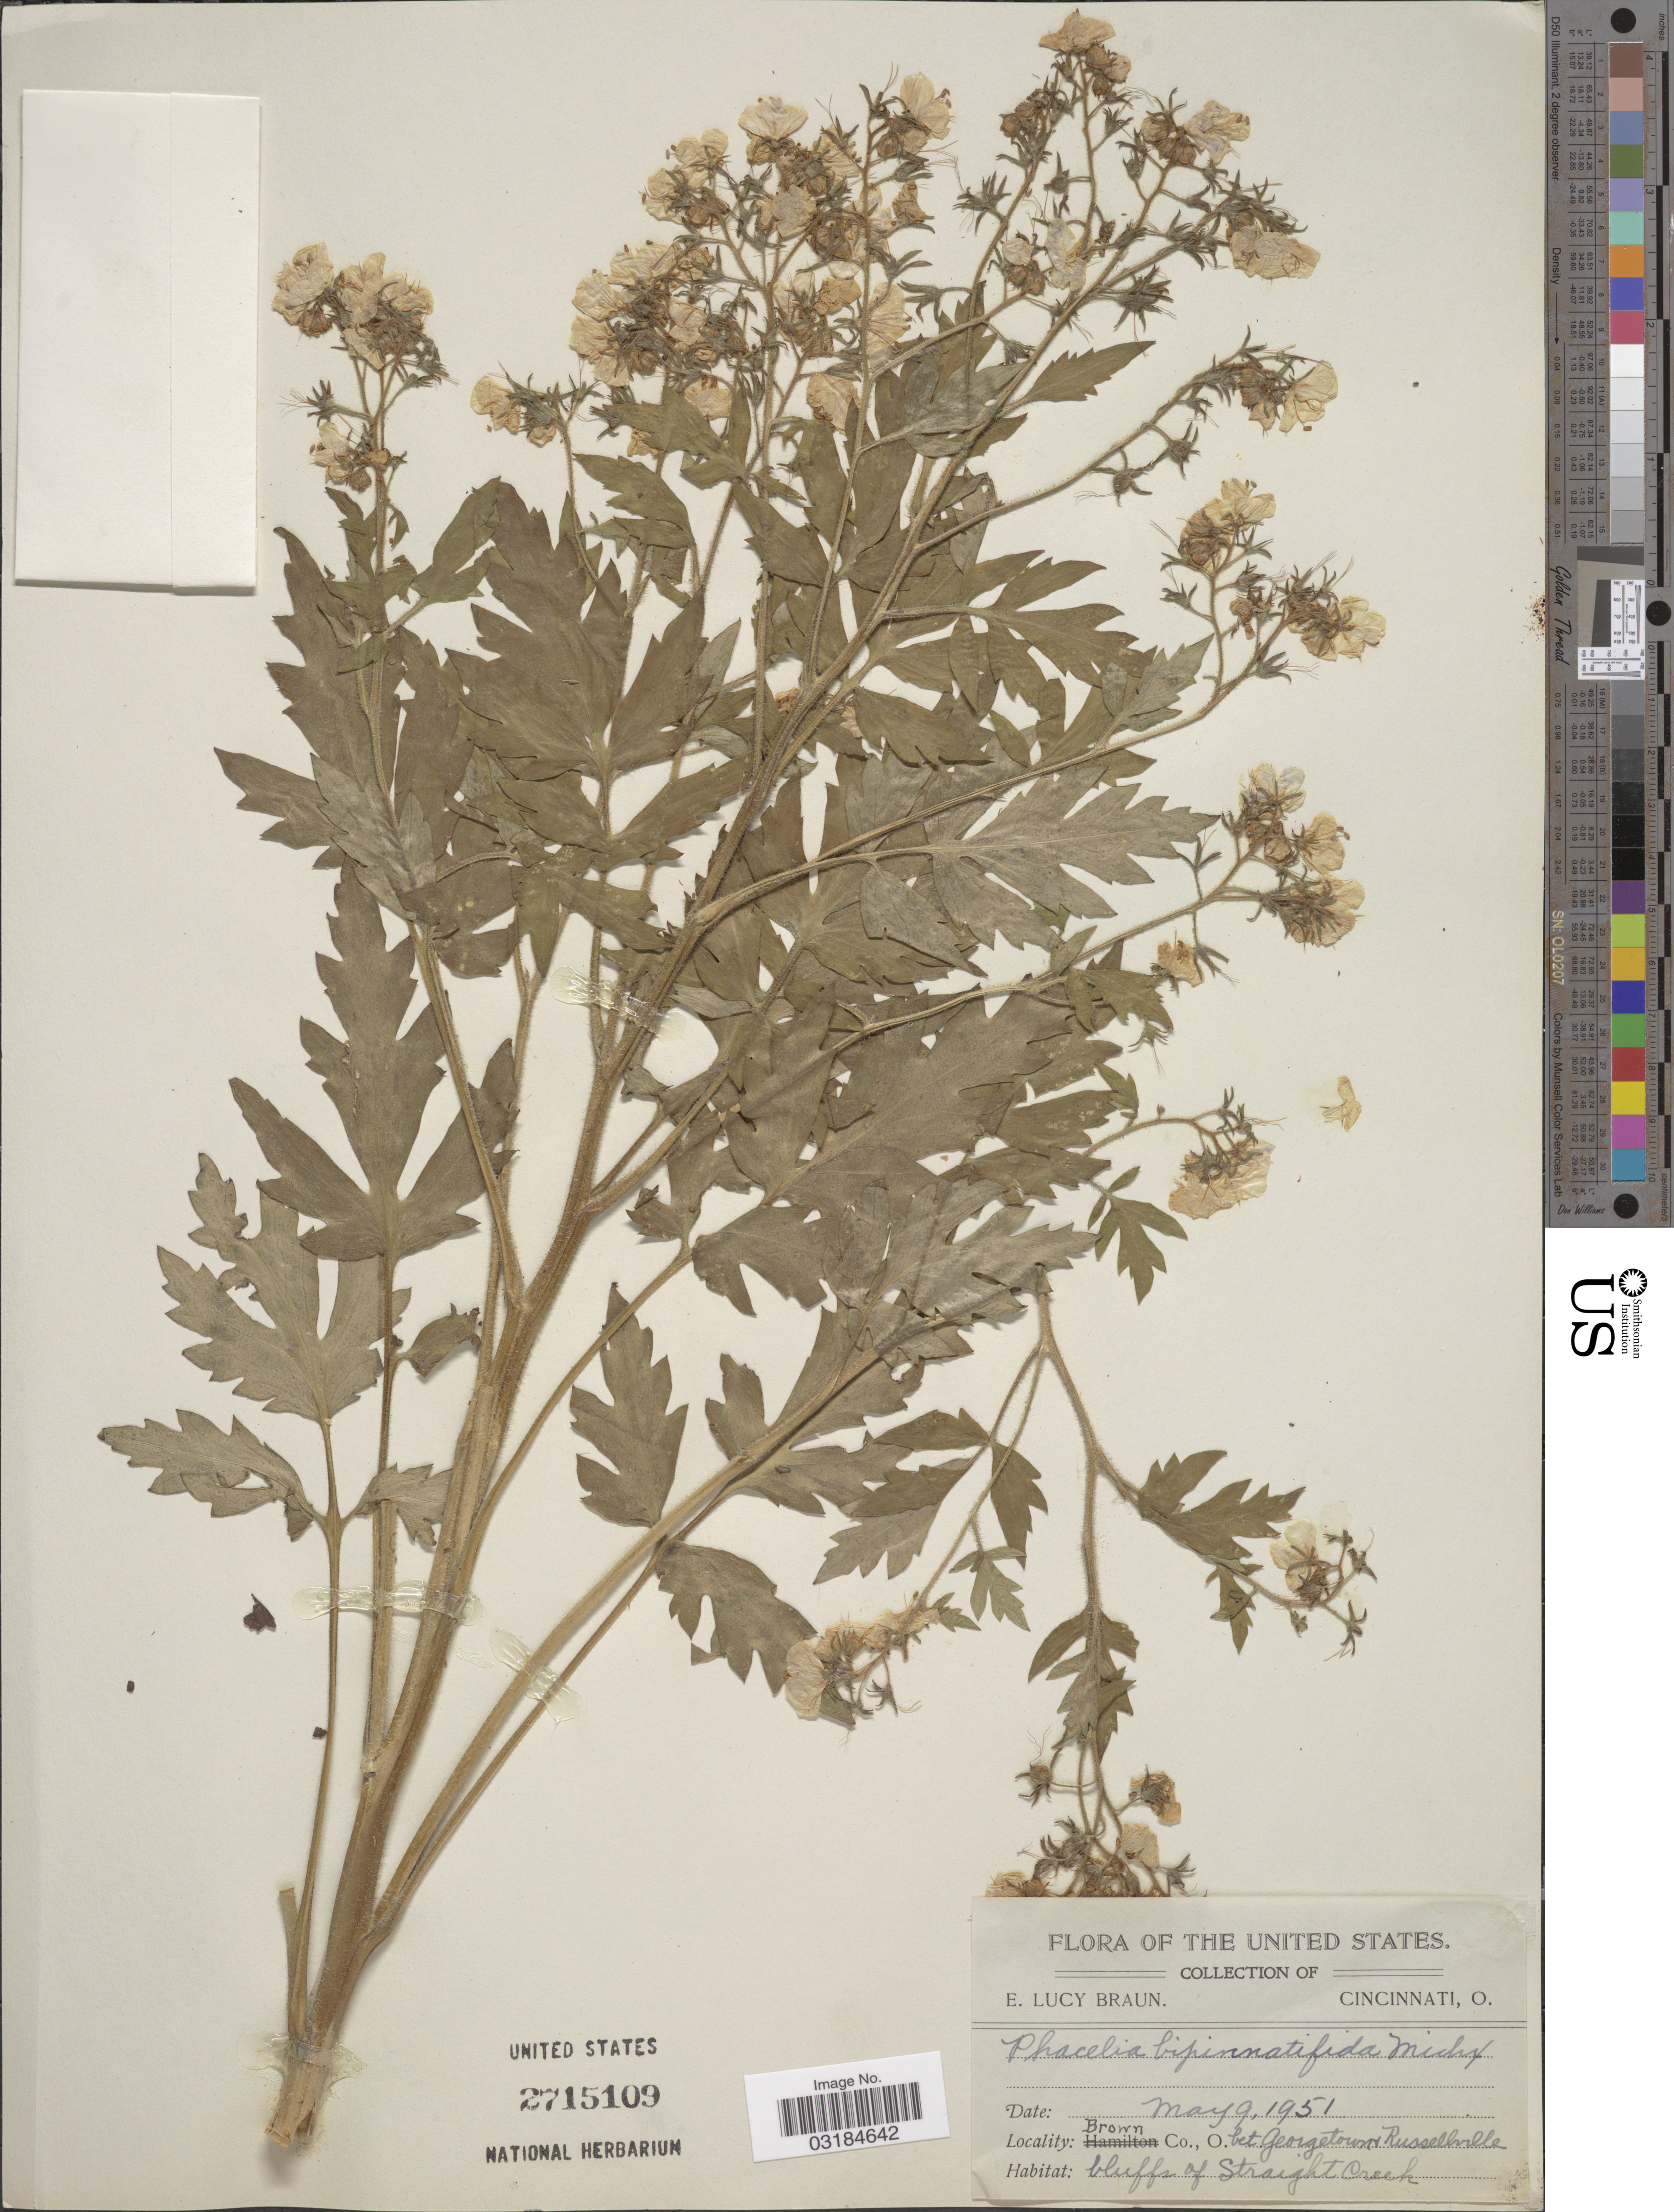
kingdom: Plantae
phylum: Tracheophyta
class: Magnoliopsida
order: Boraginales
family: Hydrophyllaceae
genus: Phacelia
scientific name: Phacelia bipinnatifida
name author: (Atwood) Michx.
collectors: E. L. Braun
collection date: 1951-05-09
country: United States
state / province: Ohio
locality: Brown Co., bet. Georgetown + Russellville. Bluffs of Straight Creek.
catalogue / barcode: US 2715109